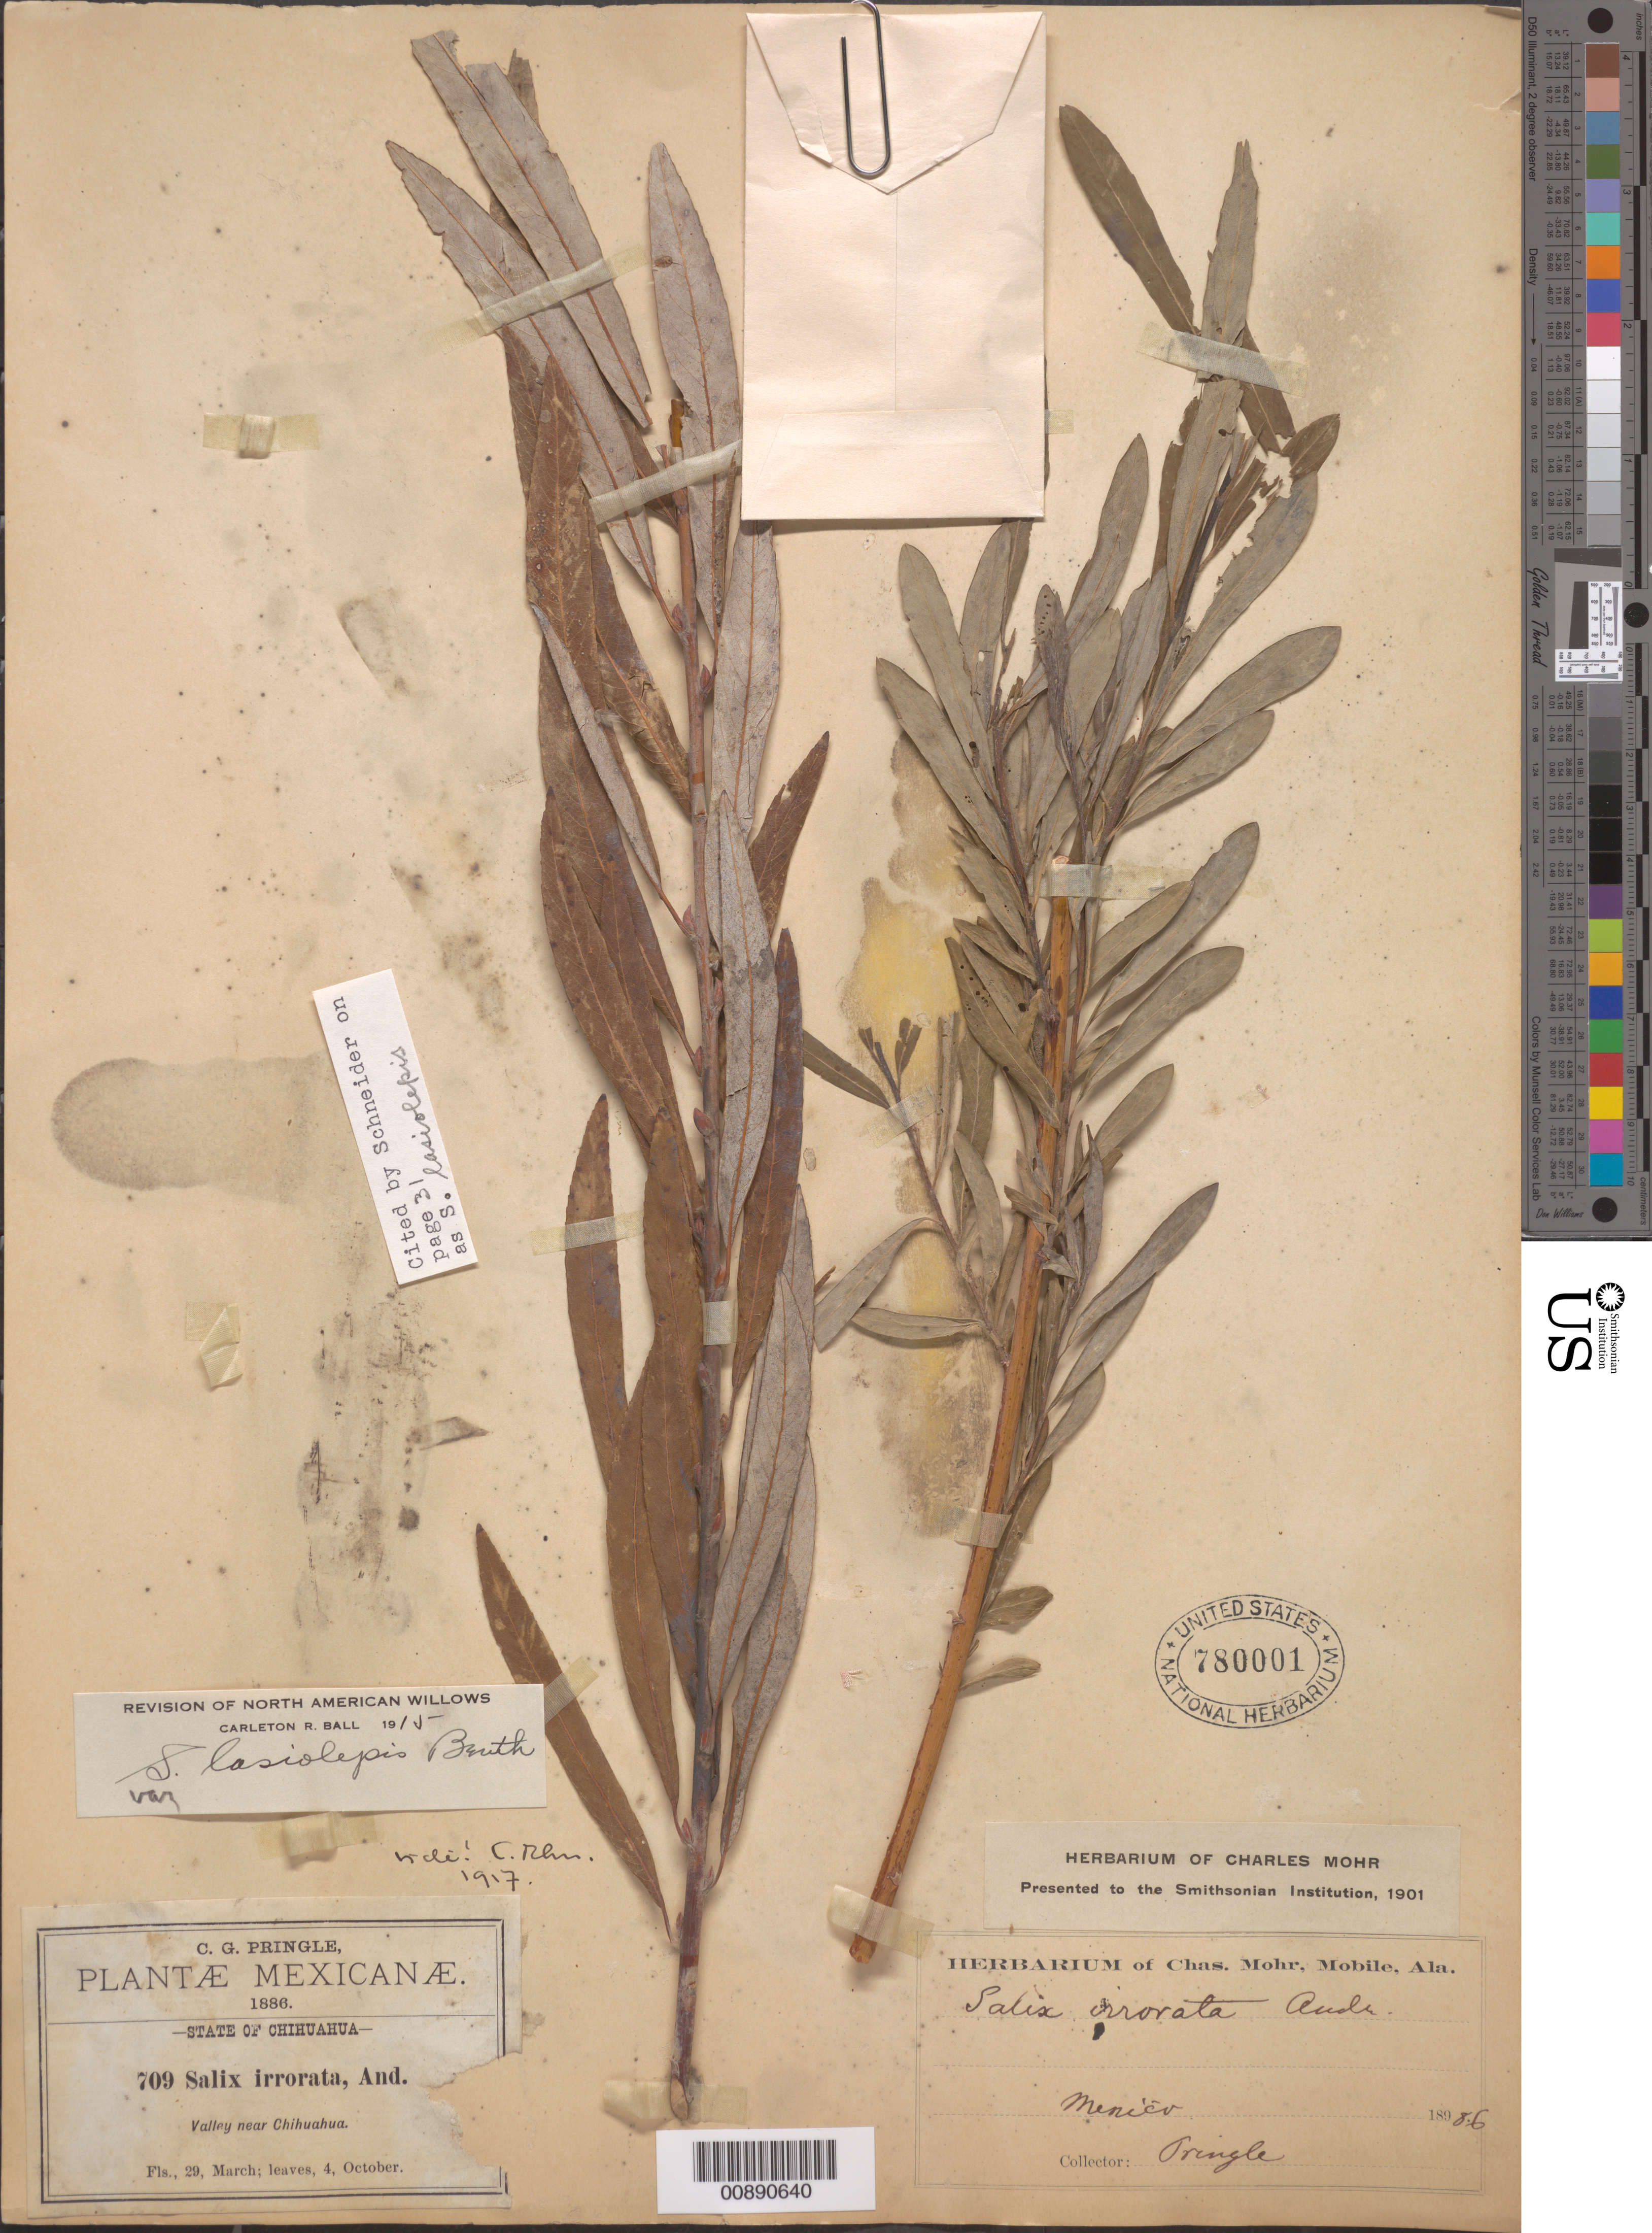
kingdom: Plantae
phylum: Tracheophyta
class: Magnoliopsida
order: Malpighiales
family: Salicaceae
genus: Salix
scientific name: Salix lasiolepis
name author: Benth.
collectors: C. G. Pringle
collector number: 709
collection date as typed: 29 Mar 1886 to 04 Oct 1886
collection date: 1886-03-29/1886-10-04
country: Mexico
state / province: Chihuahua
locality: Valley near Chihuahua.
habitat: Valley.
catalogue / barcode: US 780001